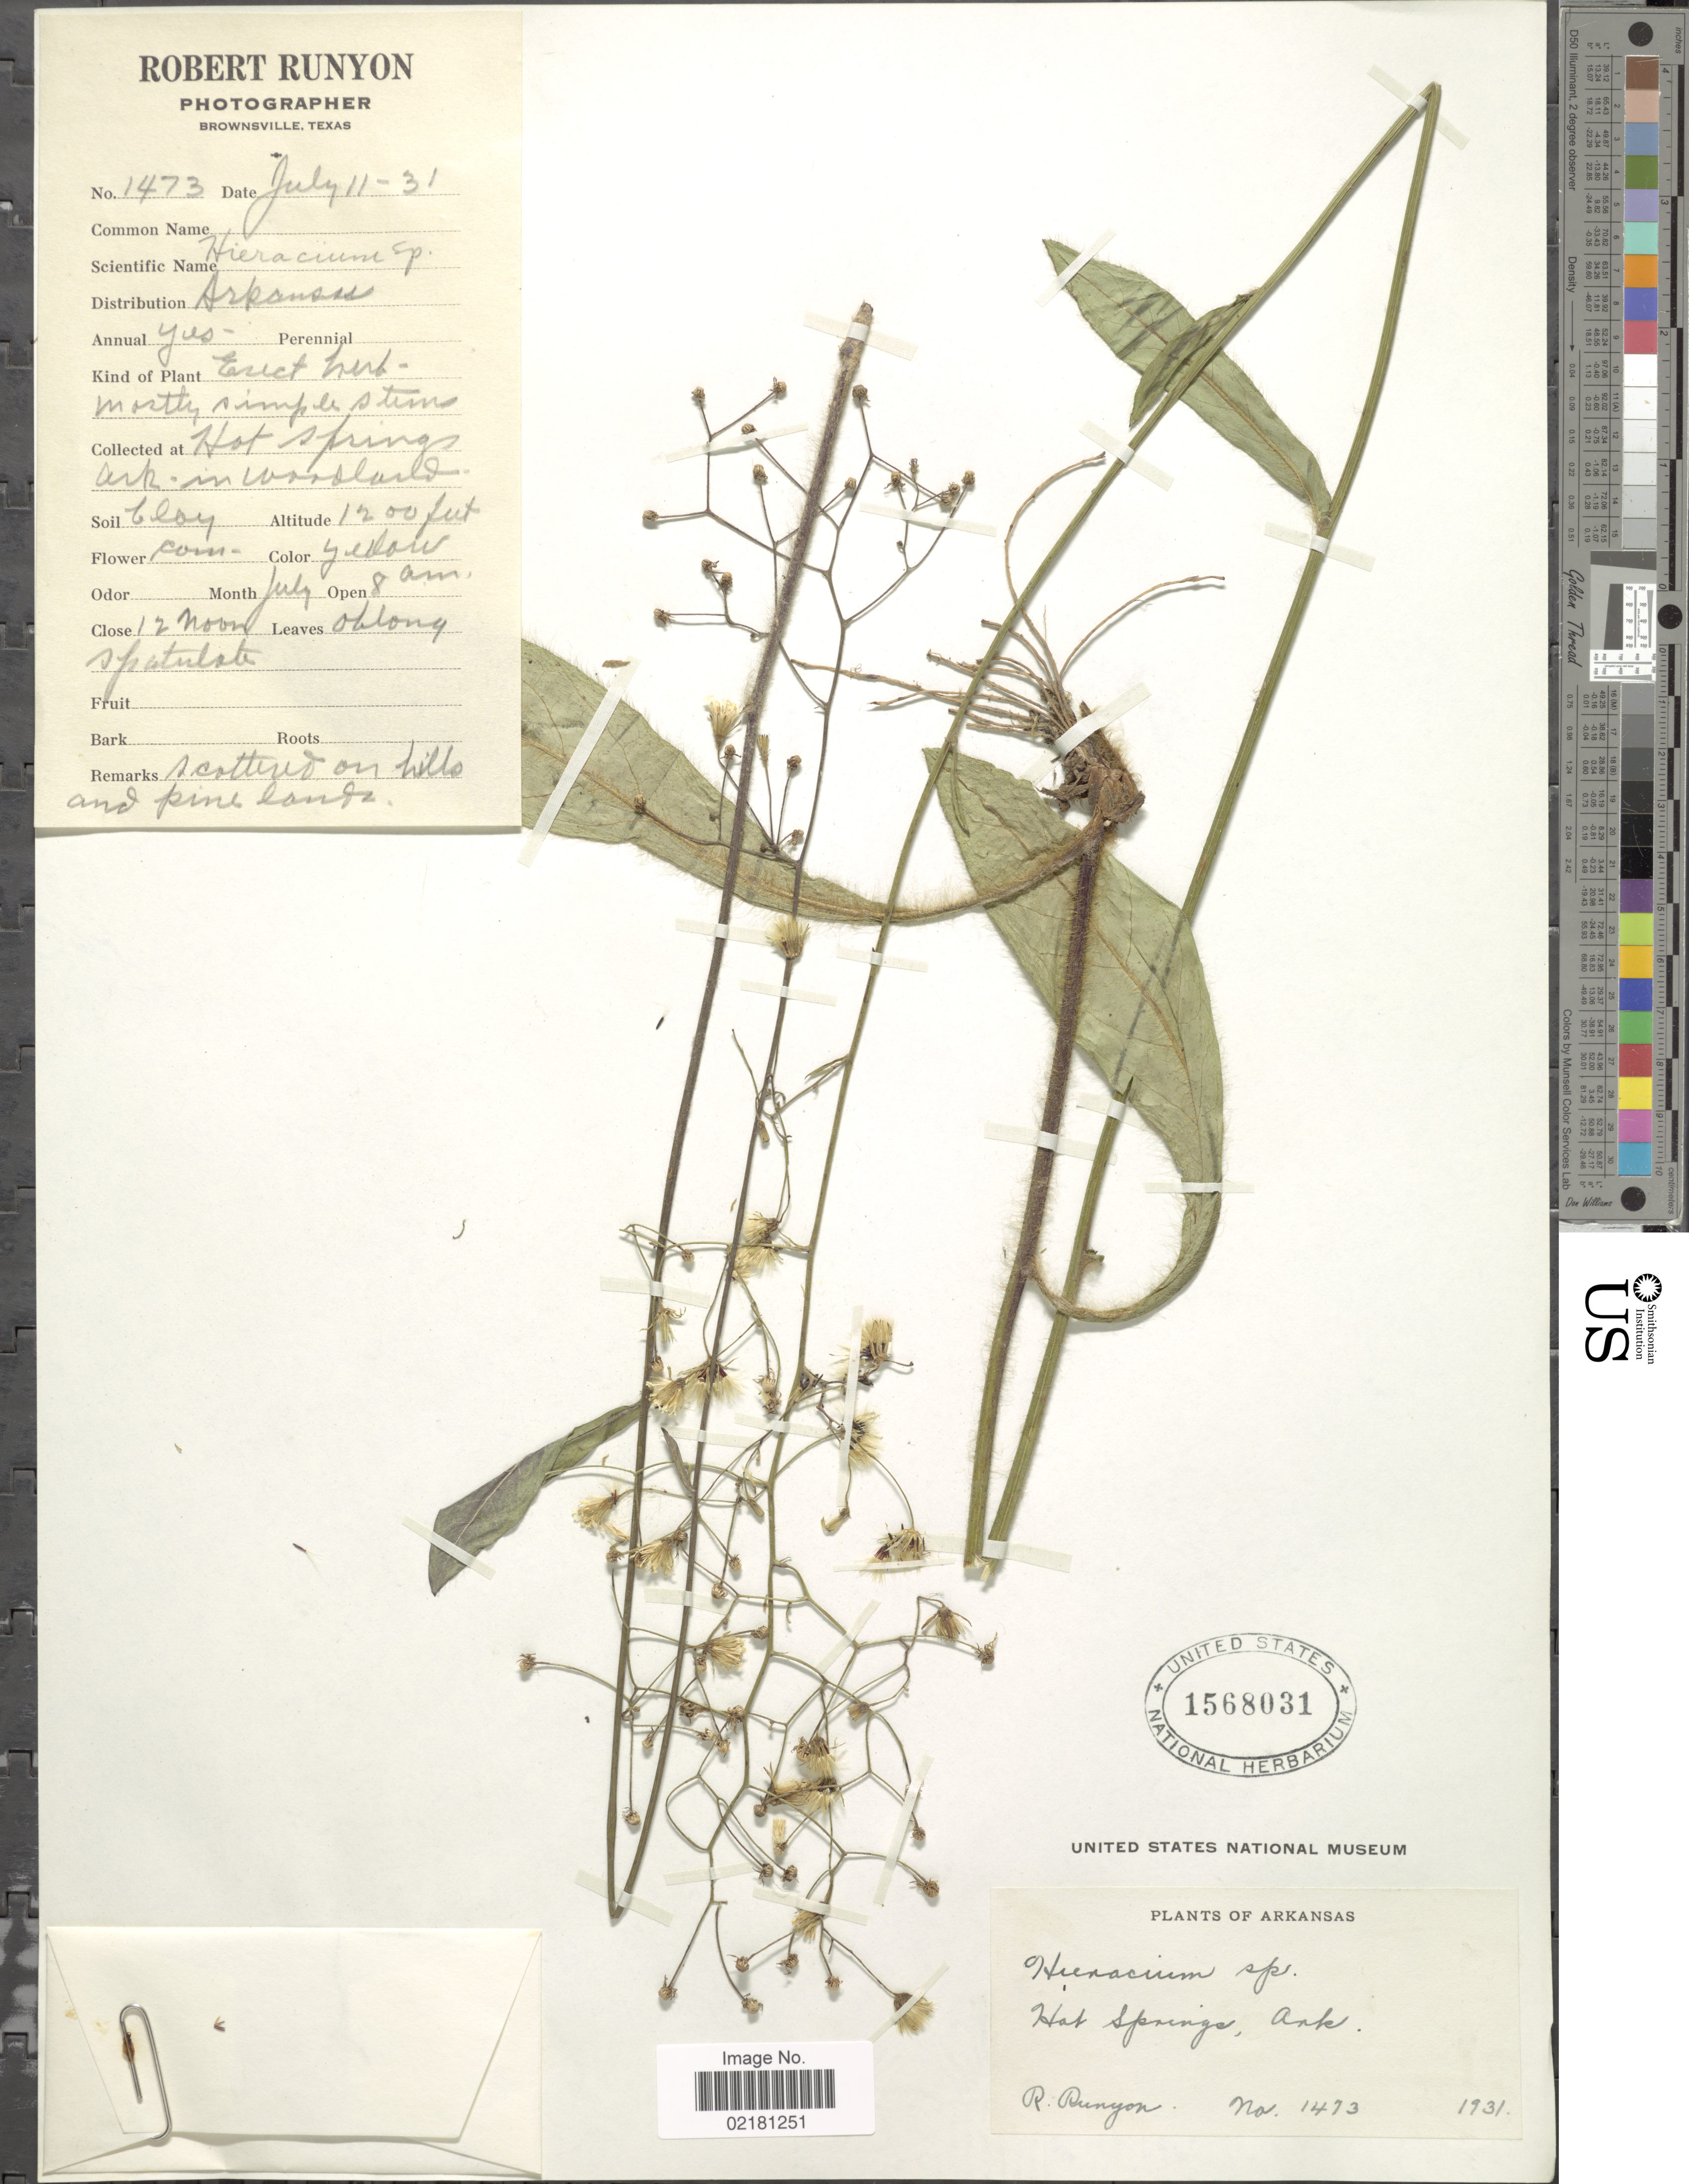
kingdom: Plantae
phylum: Tracheophyta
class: Magnoliopsida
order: Asterales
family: Asteraceae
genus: Hieracium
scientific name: Hieracium repandulare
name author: Druce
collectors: R. Runyon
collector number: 1473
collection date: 1931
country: United States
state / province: Arkansas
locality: Hot Springs.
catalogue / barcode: US 1568031